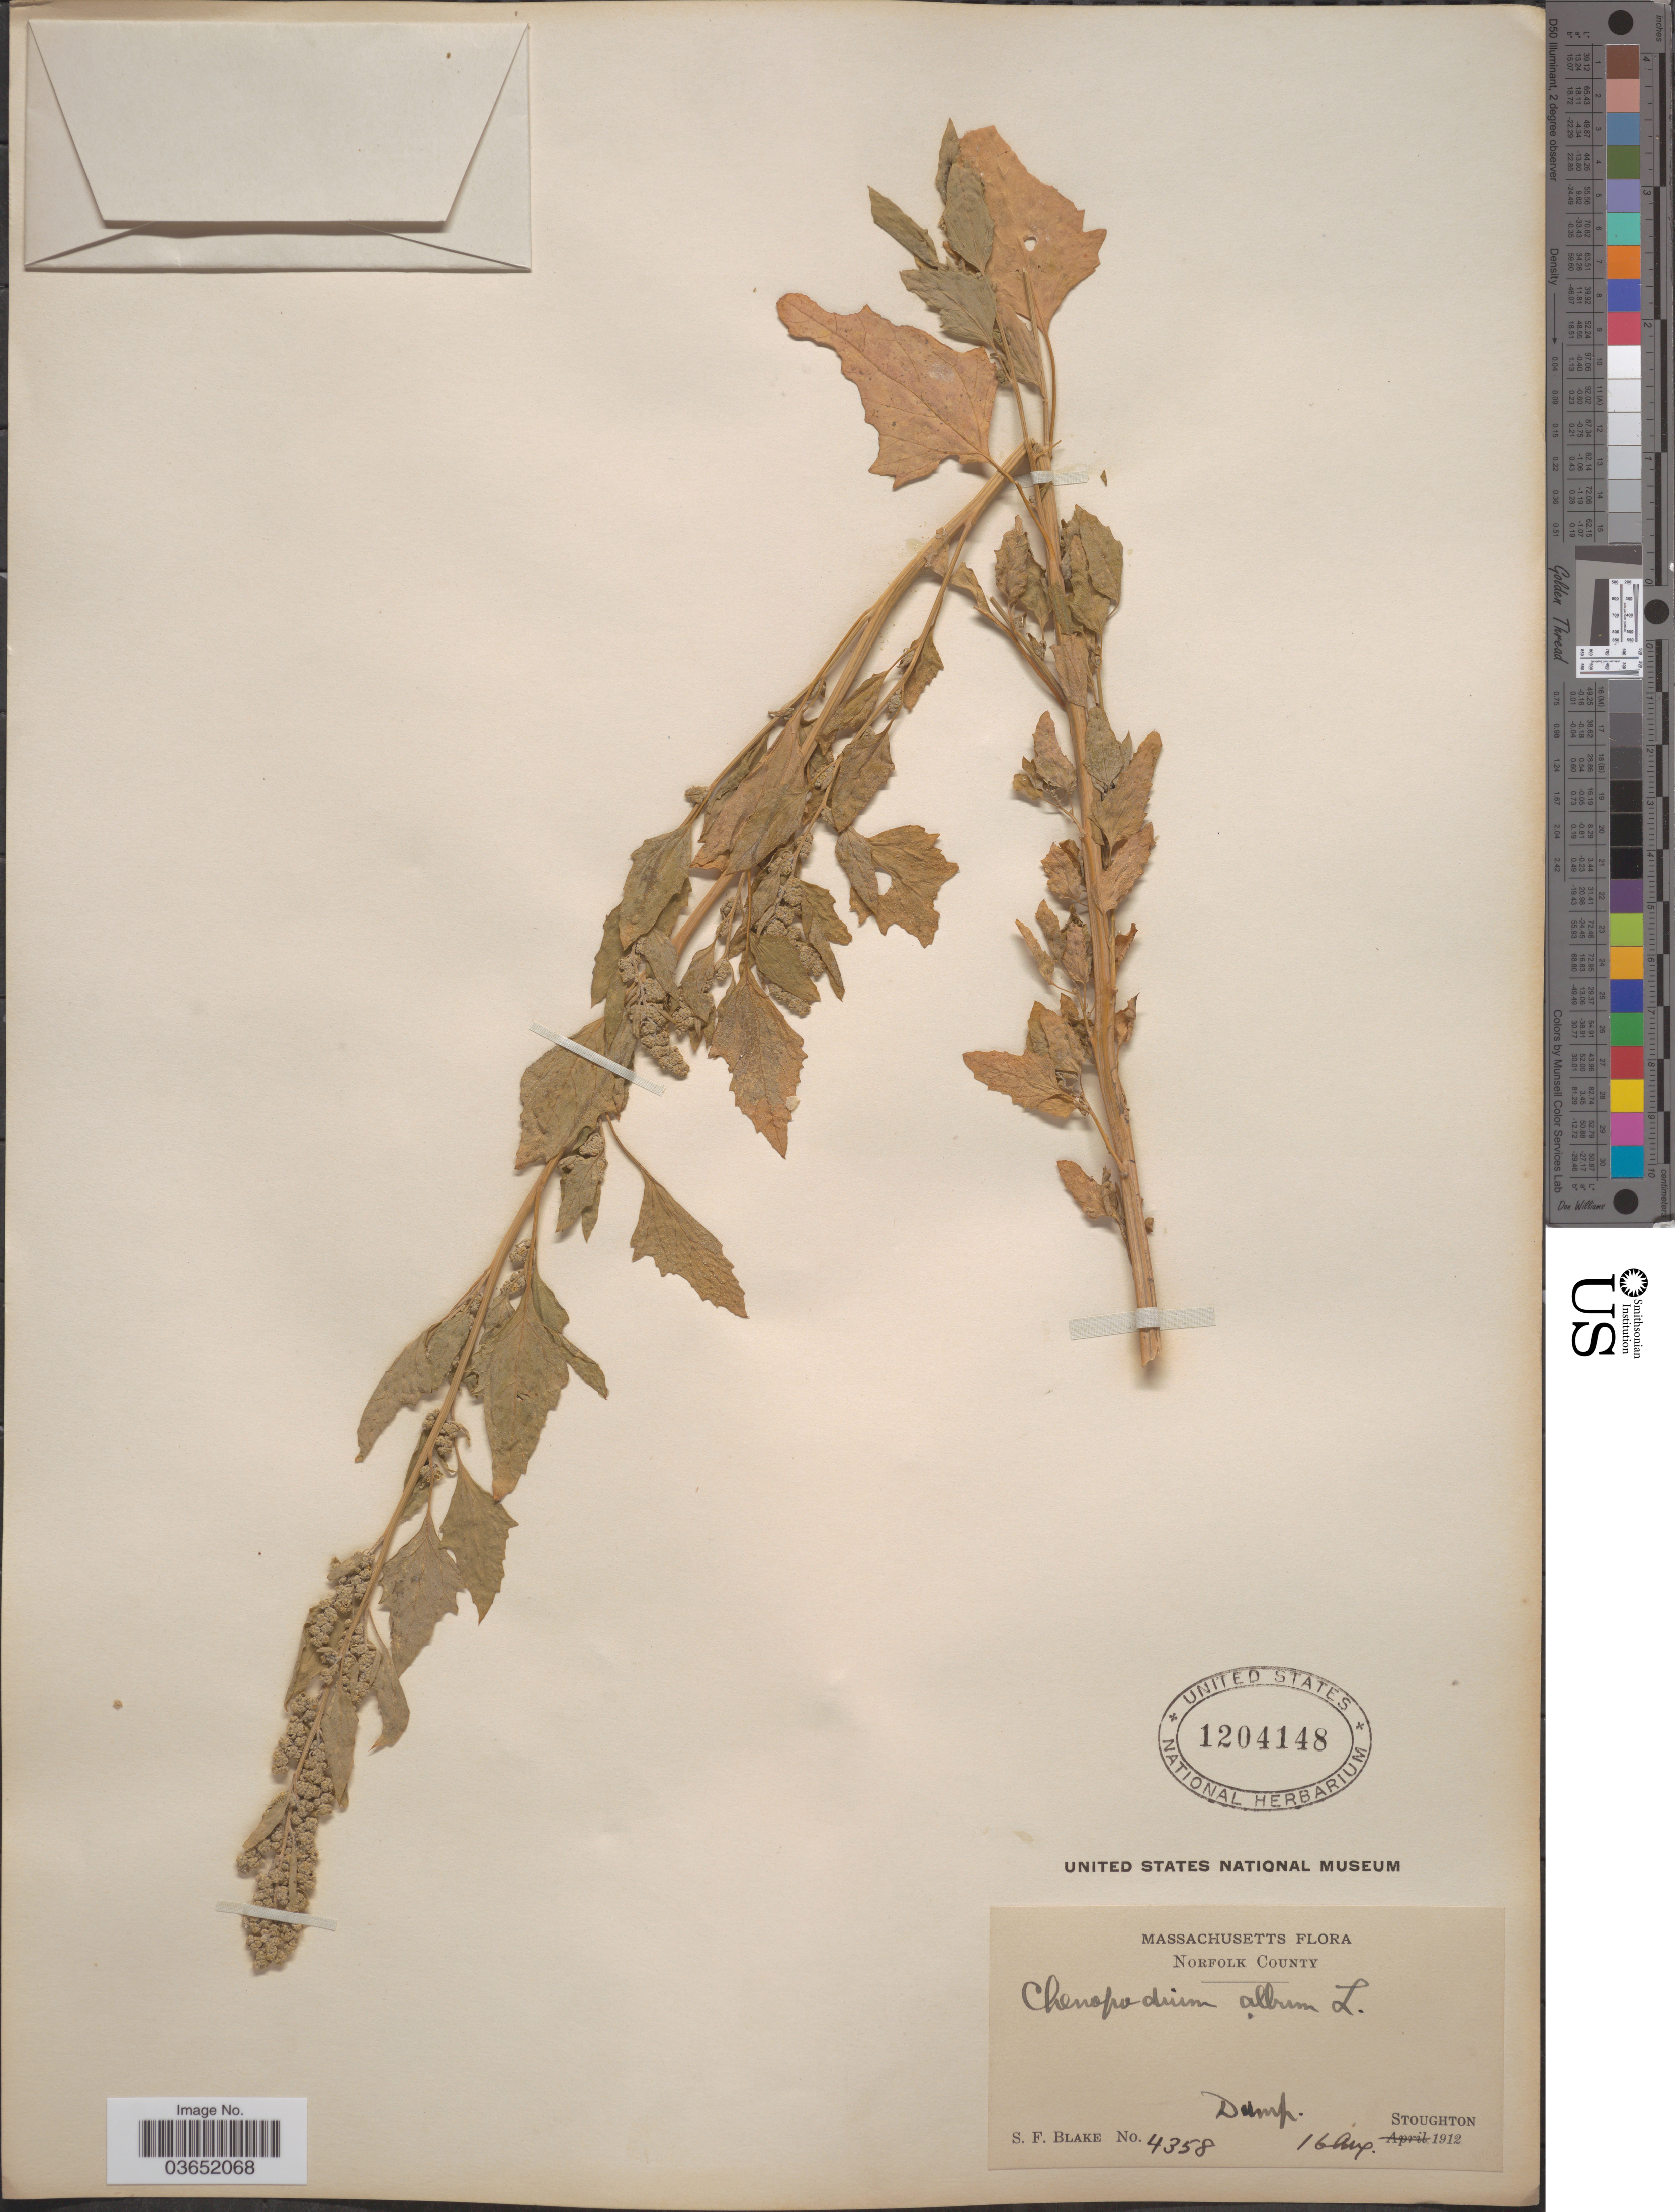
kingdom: Plantae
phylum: Tracheophyta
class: Magnoliopsida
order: Caryophyllales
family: Amaranthaceae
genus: Chenopodium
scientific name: Chenopodium album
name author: L.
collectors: S. Blake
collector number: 4358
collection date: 1912-08-16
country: United States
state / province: Massachusetts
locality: Norfolk County. Stoughton.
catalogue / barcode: US 1204148